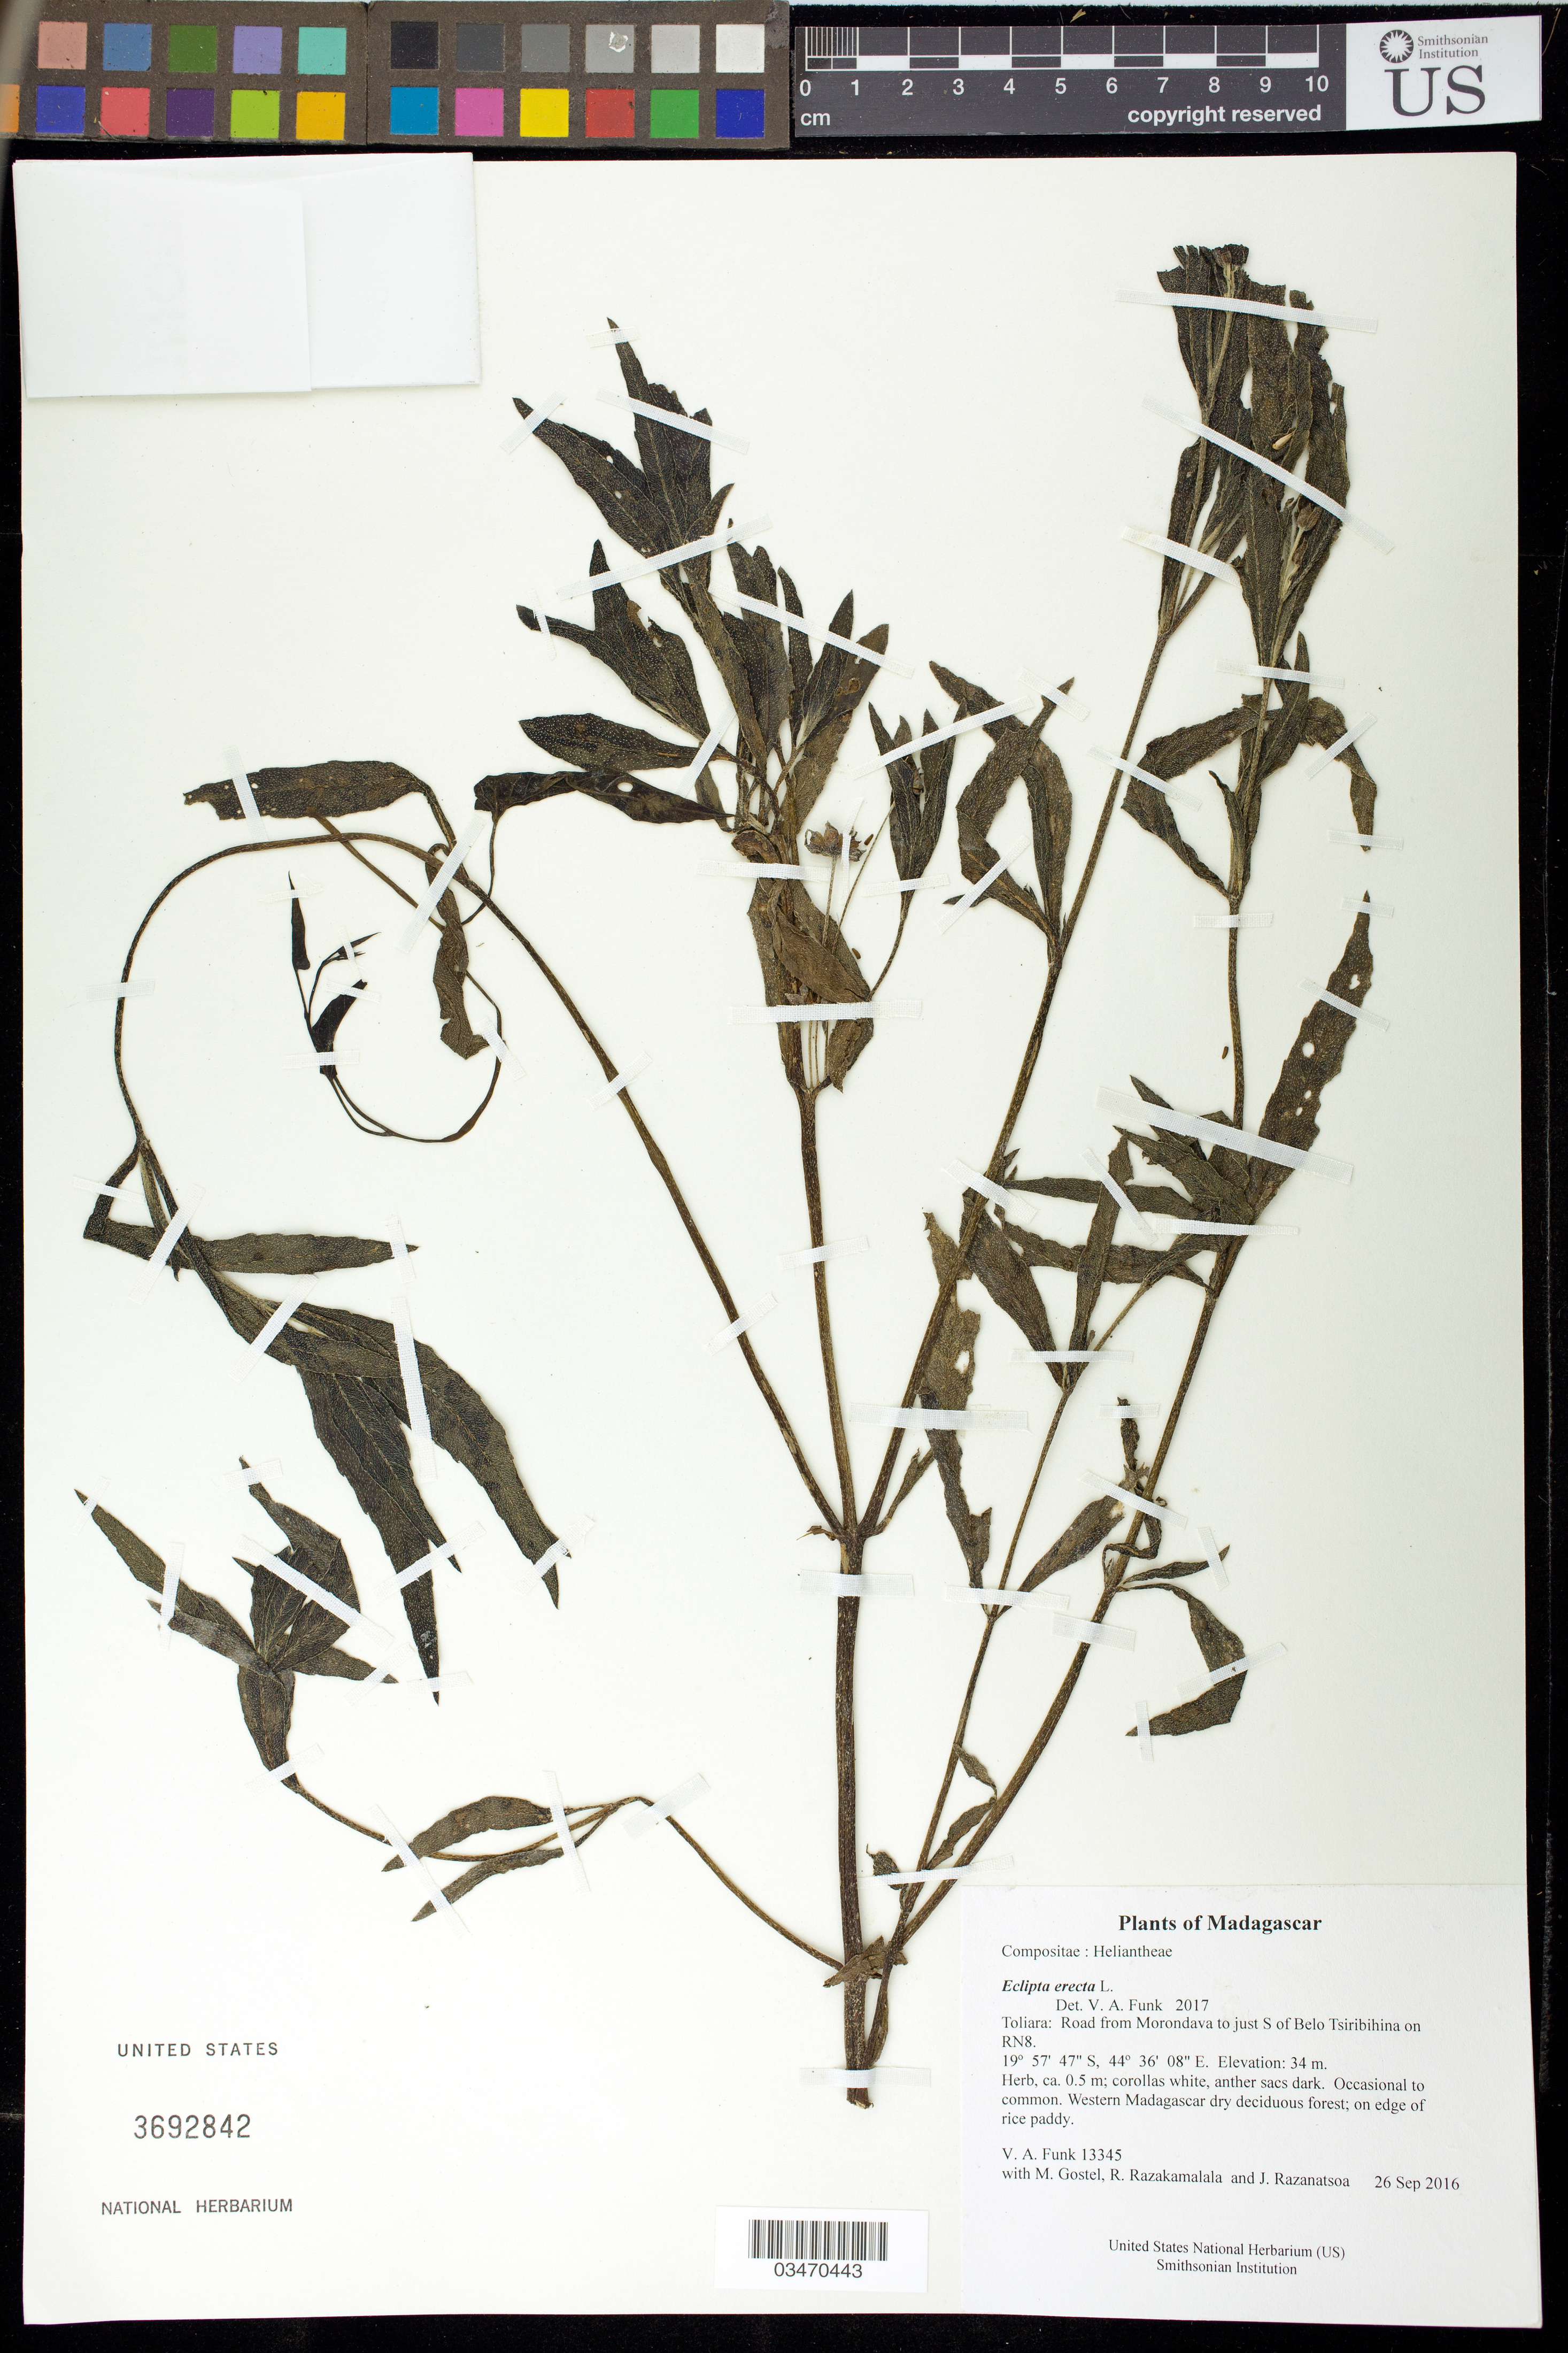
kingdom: Plantae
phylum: Tracheophyta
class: Magnoliopsida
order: Asterales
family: Asteraceae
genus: Eclipta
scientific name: Eclipta erecta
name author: L.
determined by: Funk, Vicki A., (BOT), Smithsonian Institution - National Museum of Natural History (UNITED STATES)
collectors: M. R. Gostel, R. Razakamalala & J. Razanatsoa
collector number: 13345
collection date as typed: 26 Sep 2016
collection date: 2016-09-26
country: Madagascar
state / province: Menabe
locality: Road from Morondava to just S of Belo Tsiribihina on RN8.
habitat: Western Madagascar dry deciduous forest; on edge of rice paddy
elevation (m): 34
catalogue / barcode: US 3692842